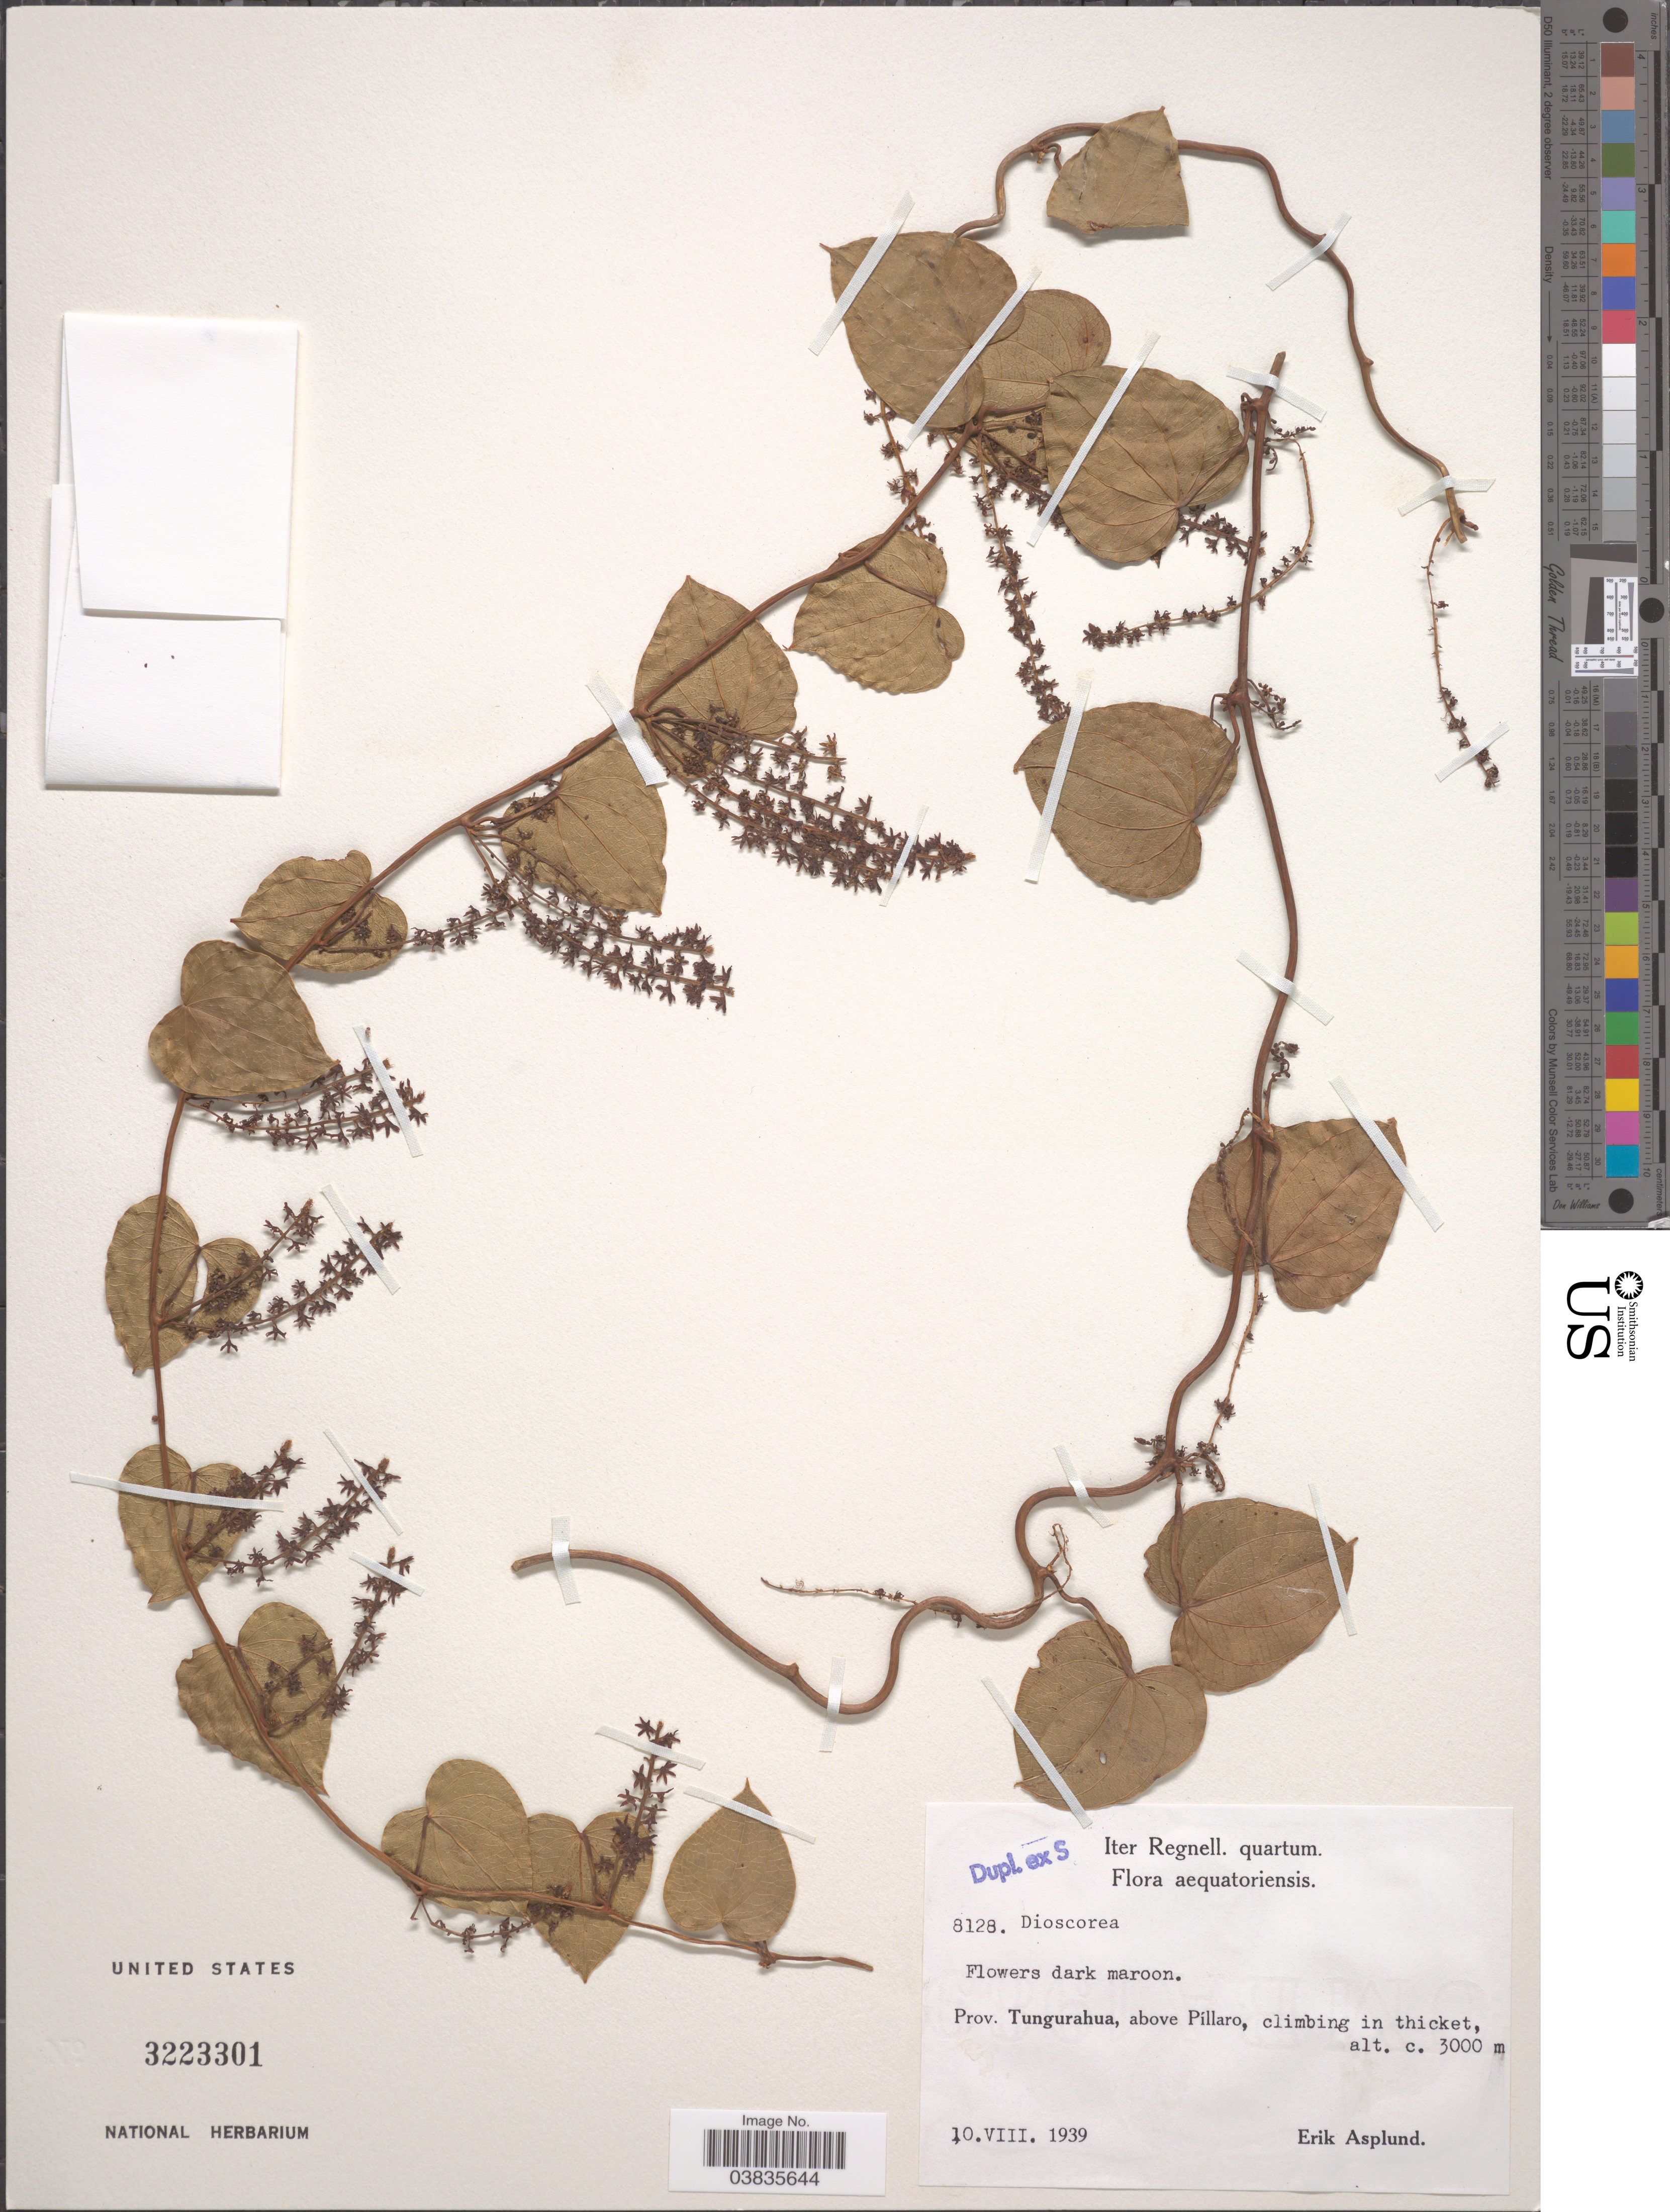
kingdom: Plantae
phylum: Tracheophyta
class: Liliopsida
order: Dioscoreales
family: Dioscoreaceae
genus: Dioscorea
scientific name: Dioscorea sp.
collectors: E. Asplund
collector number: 8128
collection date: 1939-08-10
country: Ecuador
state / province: Tungurahua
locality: Above Píllaro.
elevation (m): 3000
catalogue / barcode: US 3223301